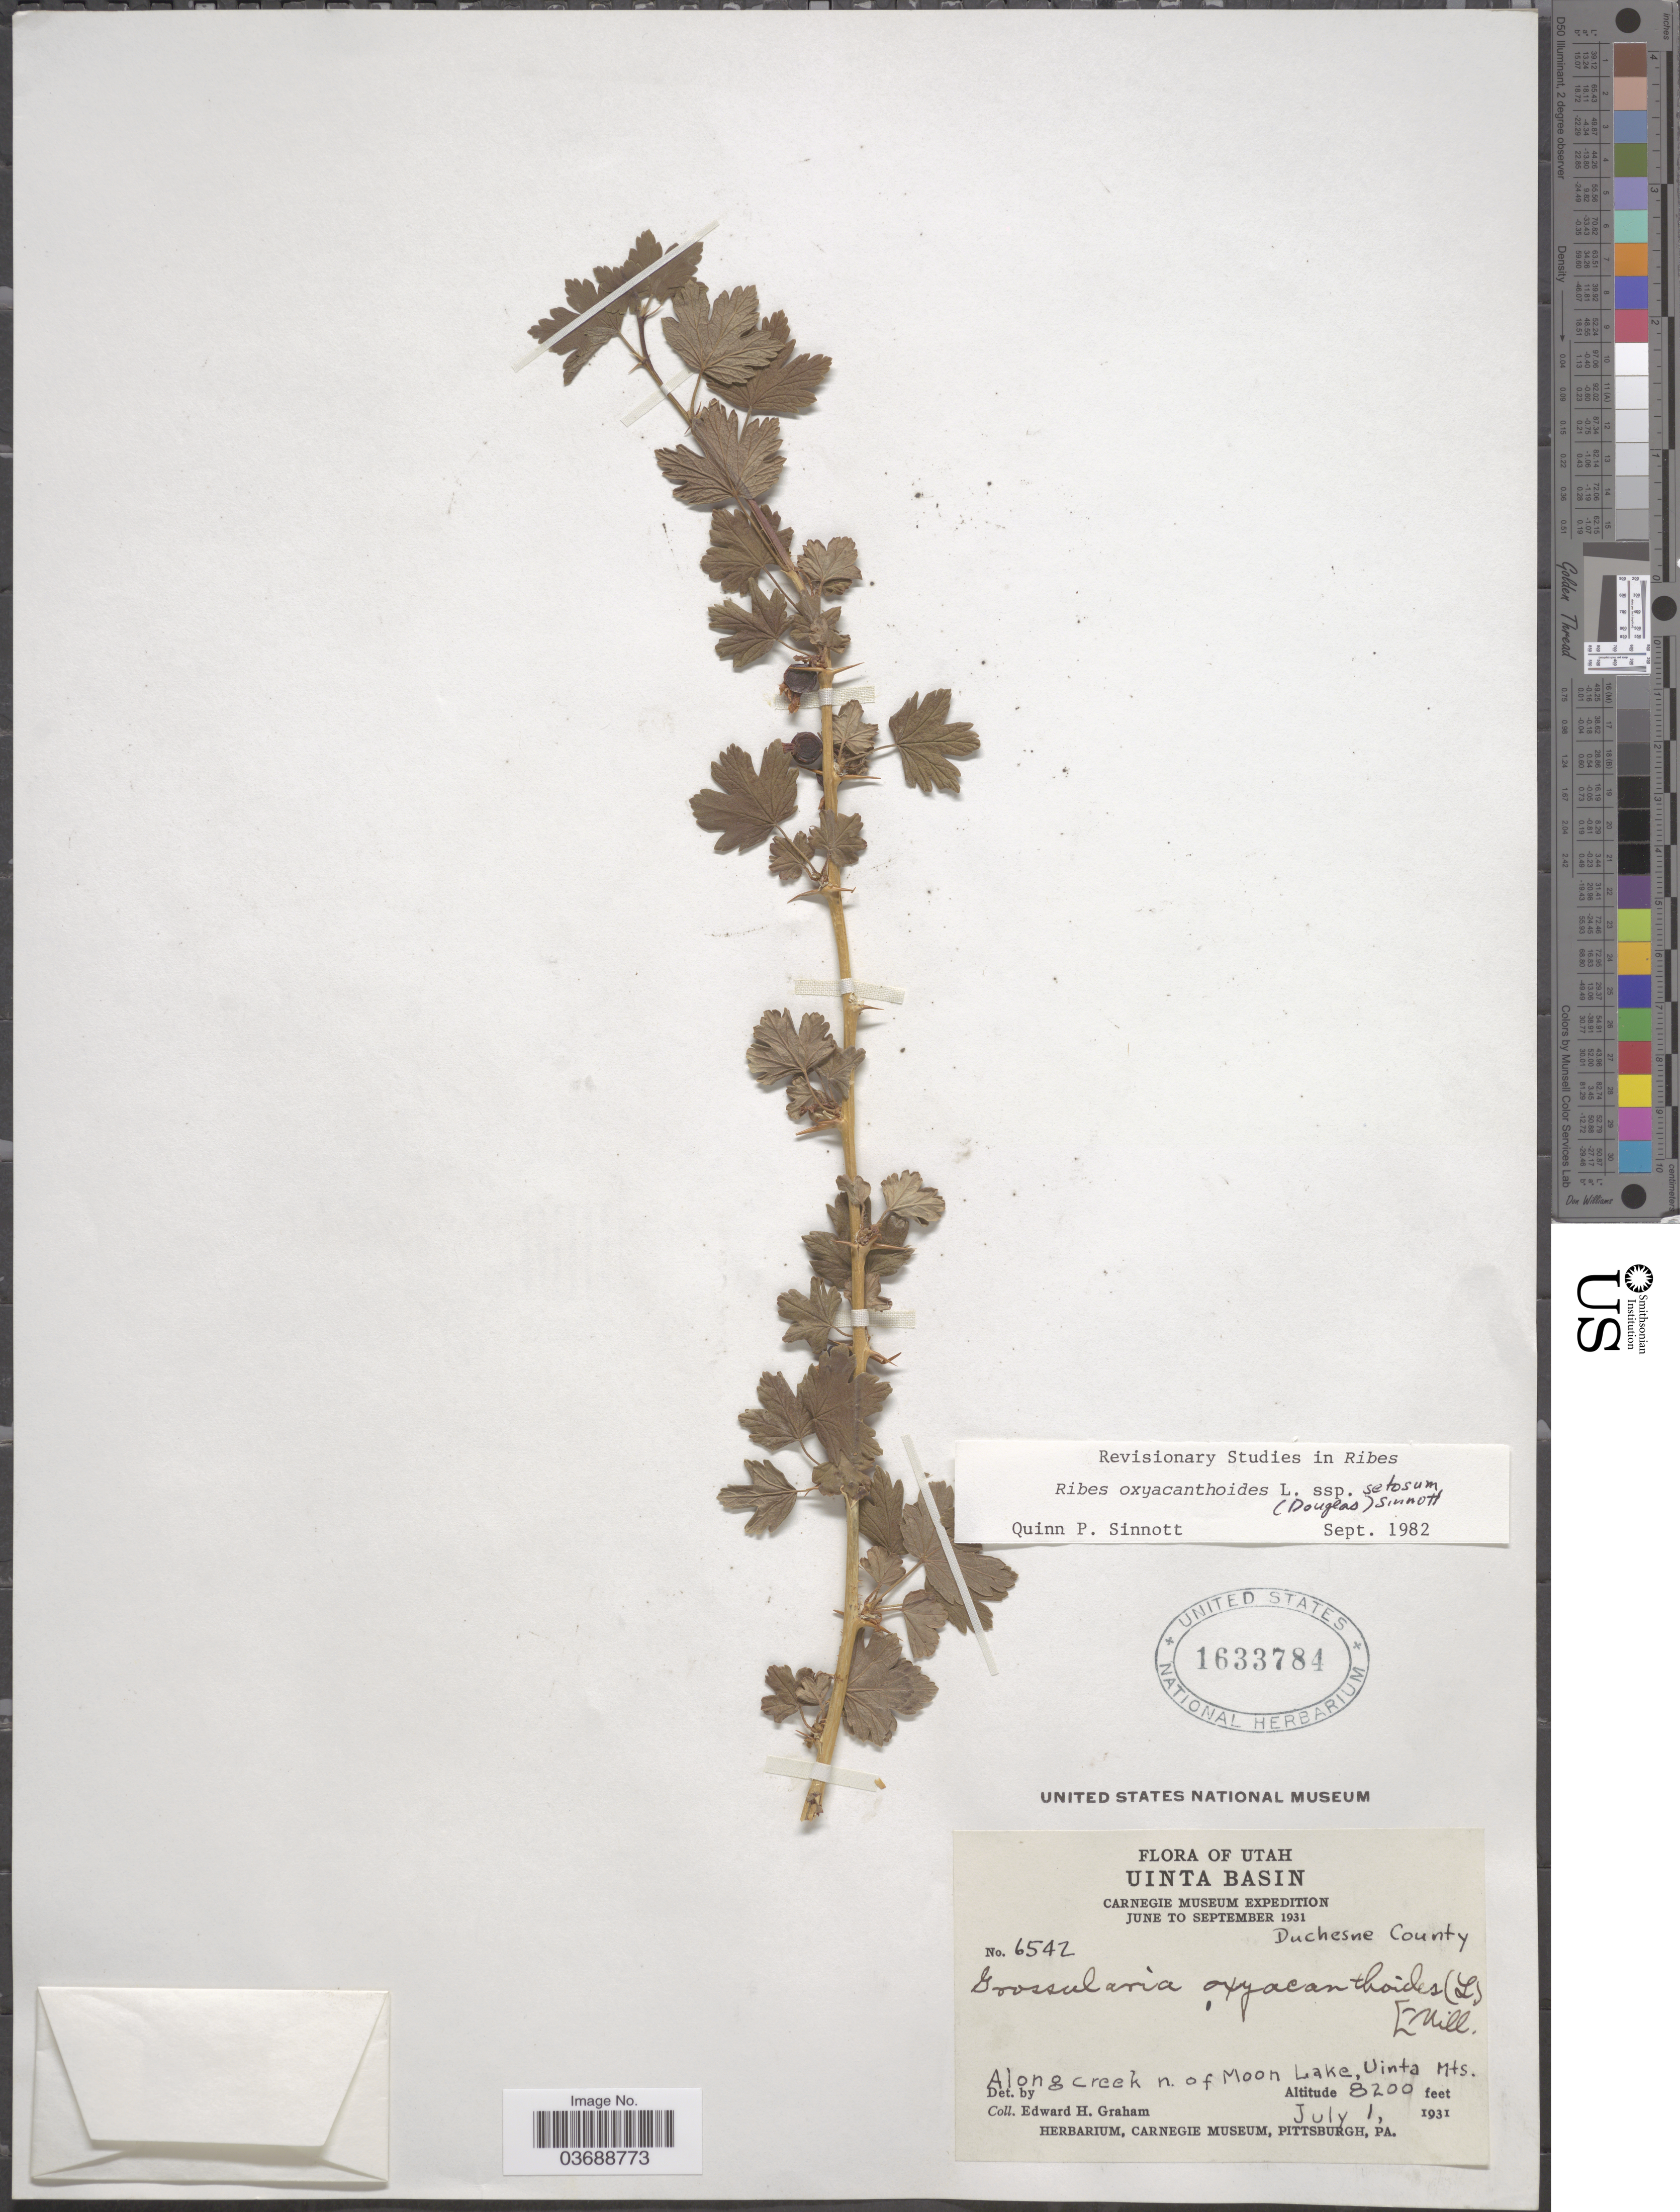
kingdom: Plantae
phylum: Tracheophyta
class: Magnoliopsida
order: Saxifragales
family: Grossulariaceae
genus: Ribes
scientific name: Ribes oxyacanthoides subsp. setosum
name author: (Lindl.) Q.P. Sinnott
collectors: E. H. Graham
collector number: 6542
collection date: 1931-07-01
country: United States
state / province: Utah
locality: Uinta Basin. Duchesne County. Along creek n. of Moon Lake, Uinta Mts.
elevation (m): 2499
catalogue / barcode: US 1633784